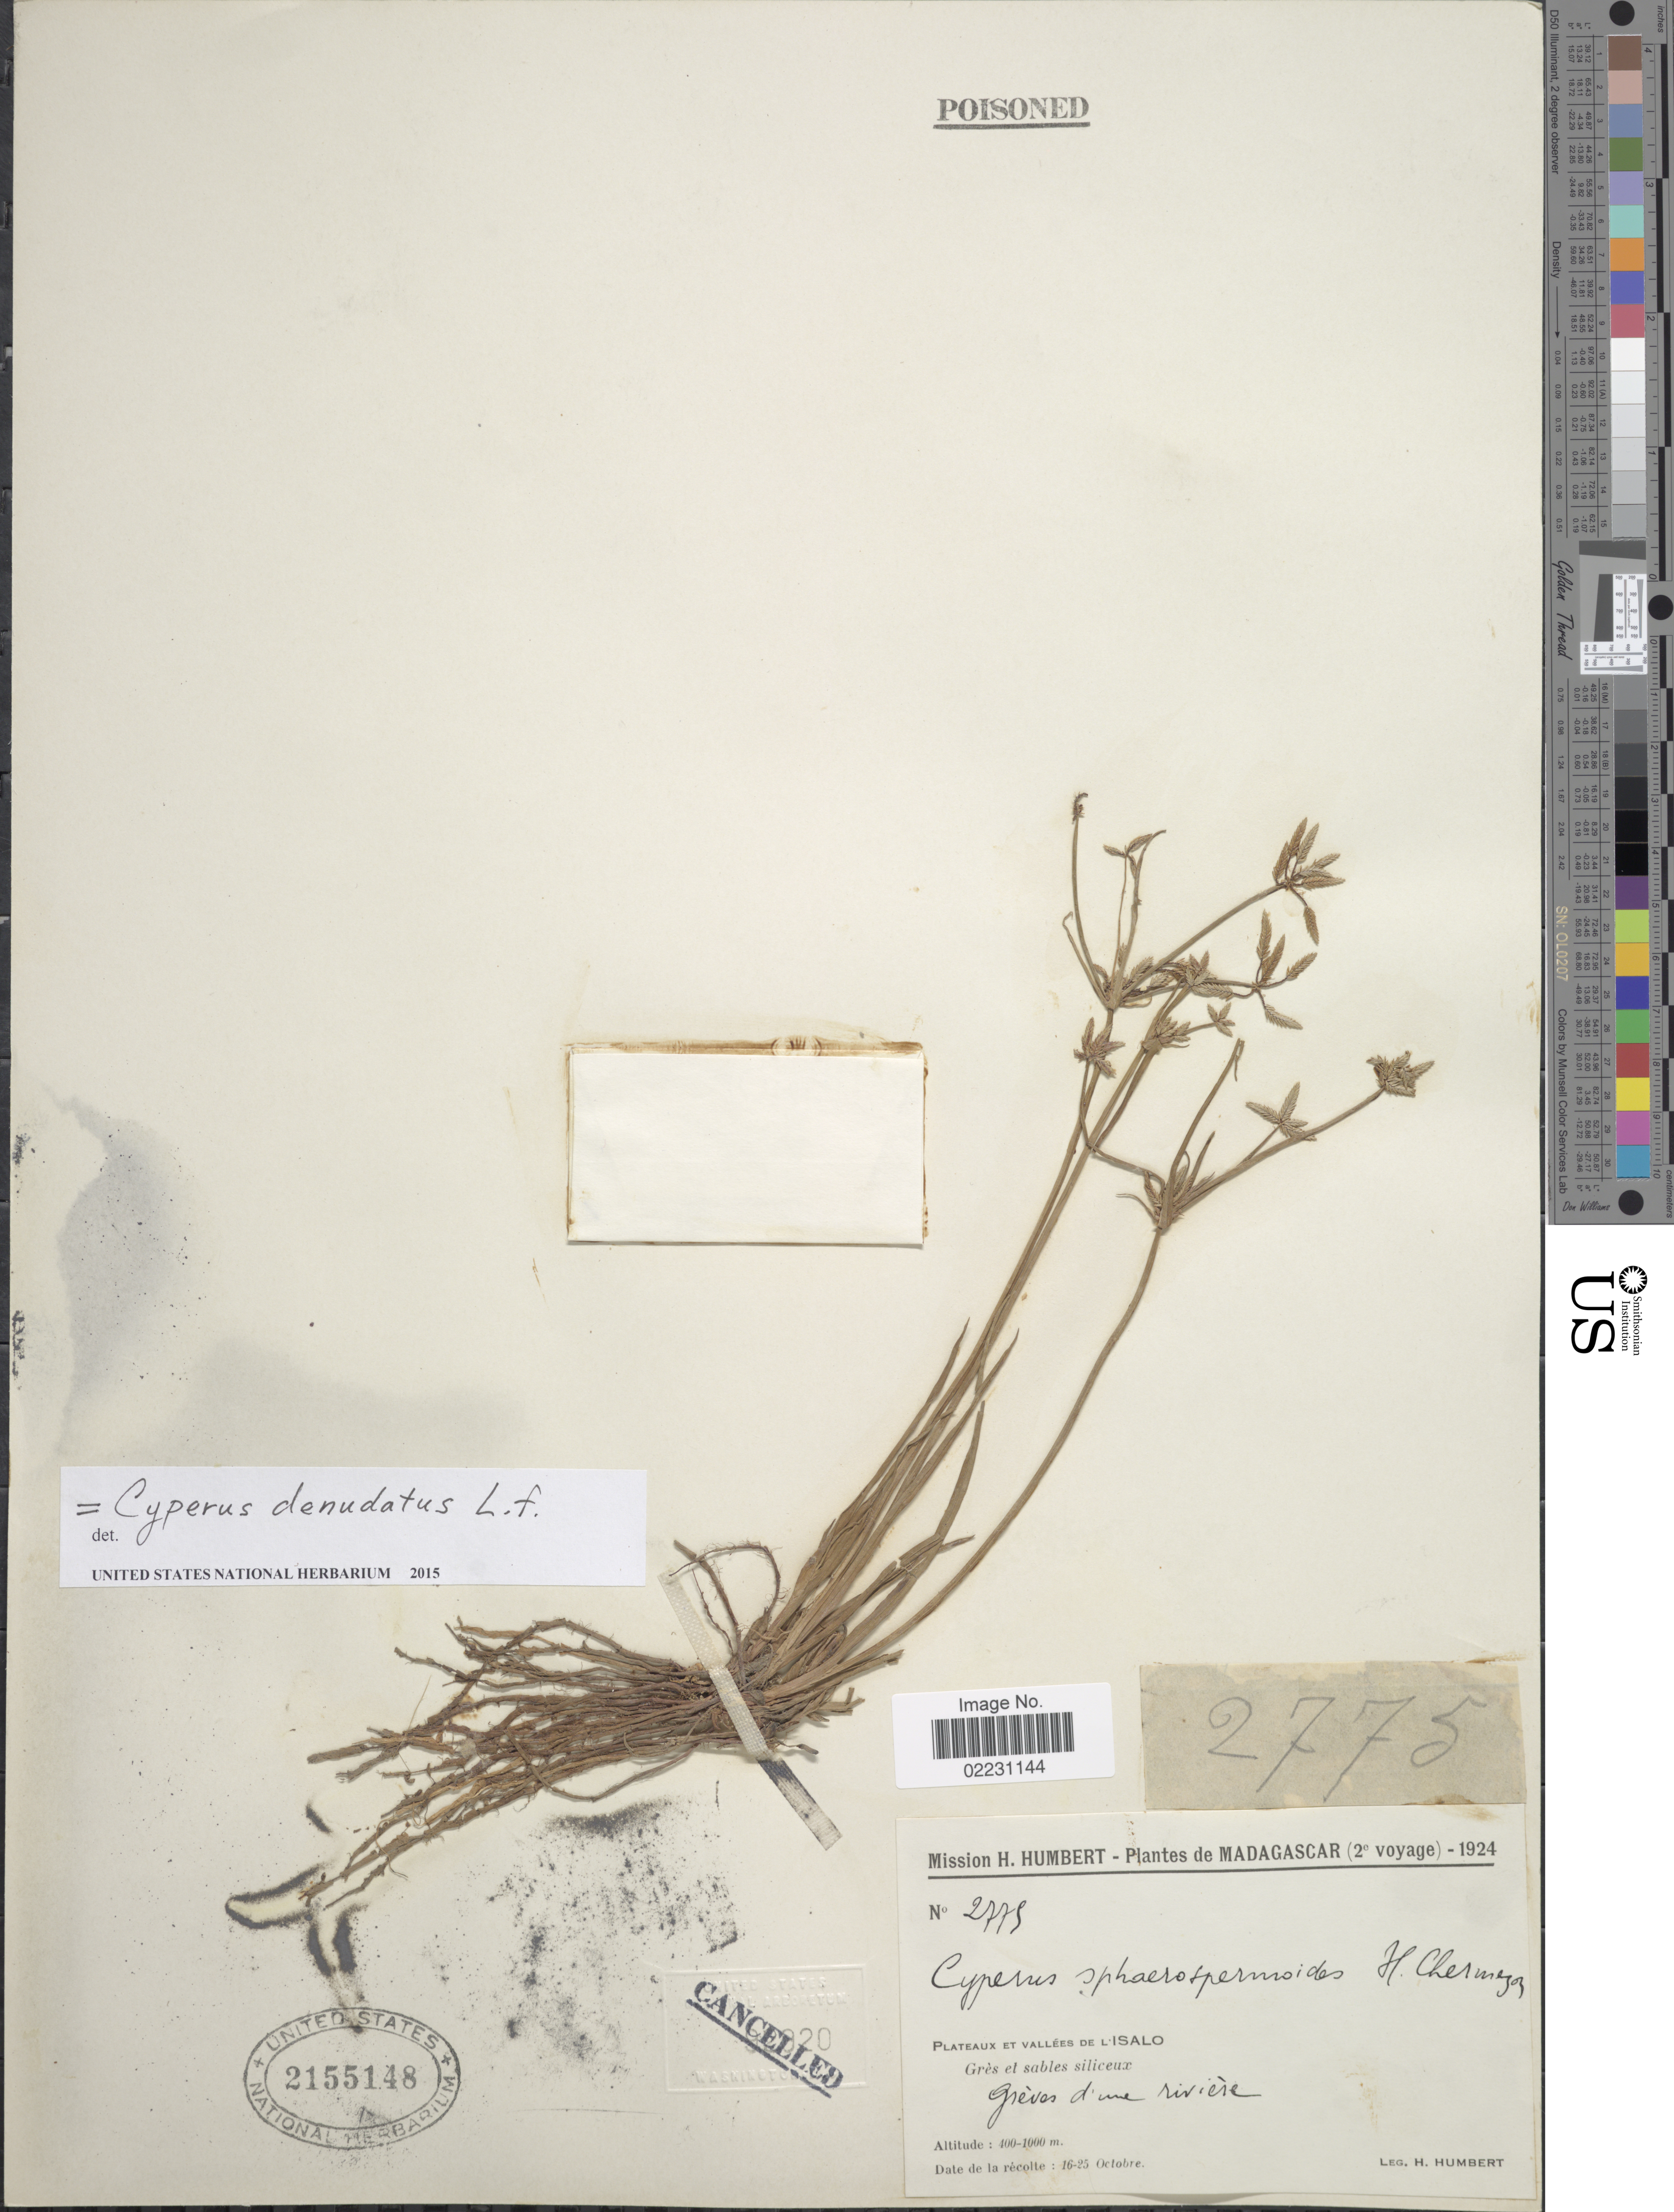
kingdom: Plantae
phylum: Tracheophyta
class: Liliopsida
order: Poales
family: Cyperaceae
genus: Cyperus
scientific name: Cyperus denudatus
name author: L. f.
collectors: H. Humbert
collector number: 2775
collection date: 1924-10-16/1924-10-25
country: Madagascar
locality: Pleateaux et vallees de L'Isalo, Gres ek sables siliceux. Greves d'une riviere.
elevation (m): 400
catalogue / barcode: US 2155148